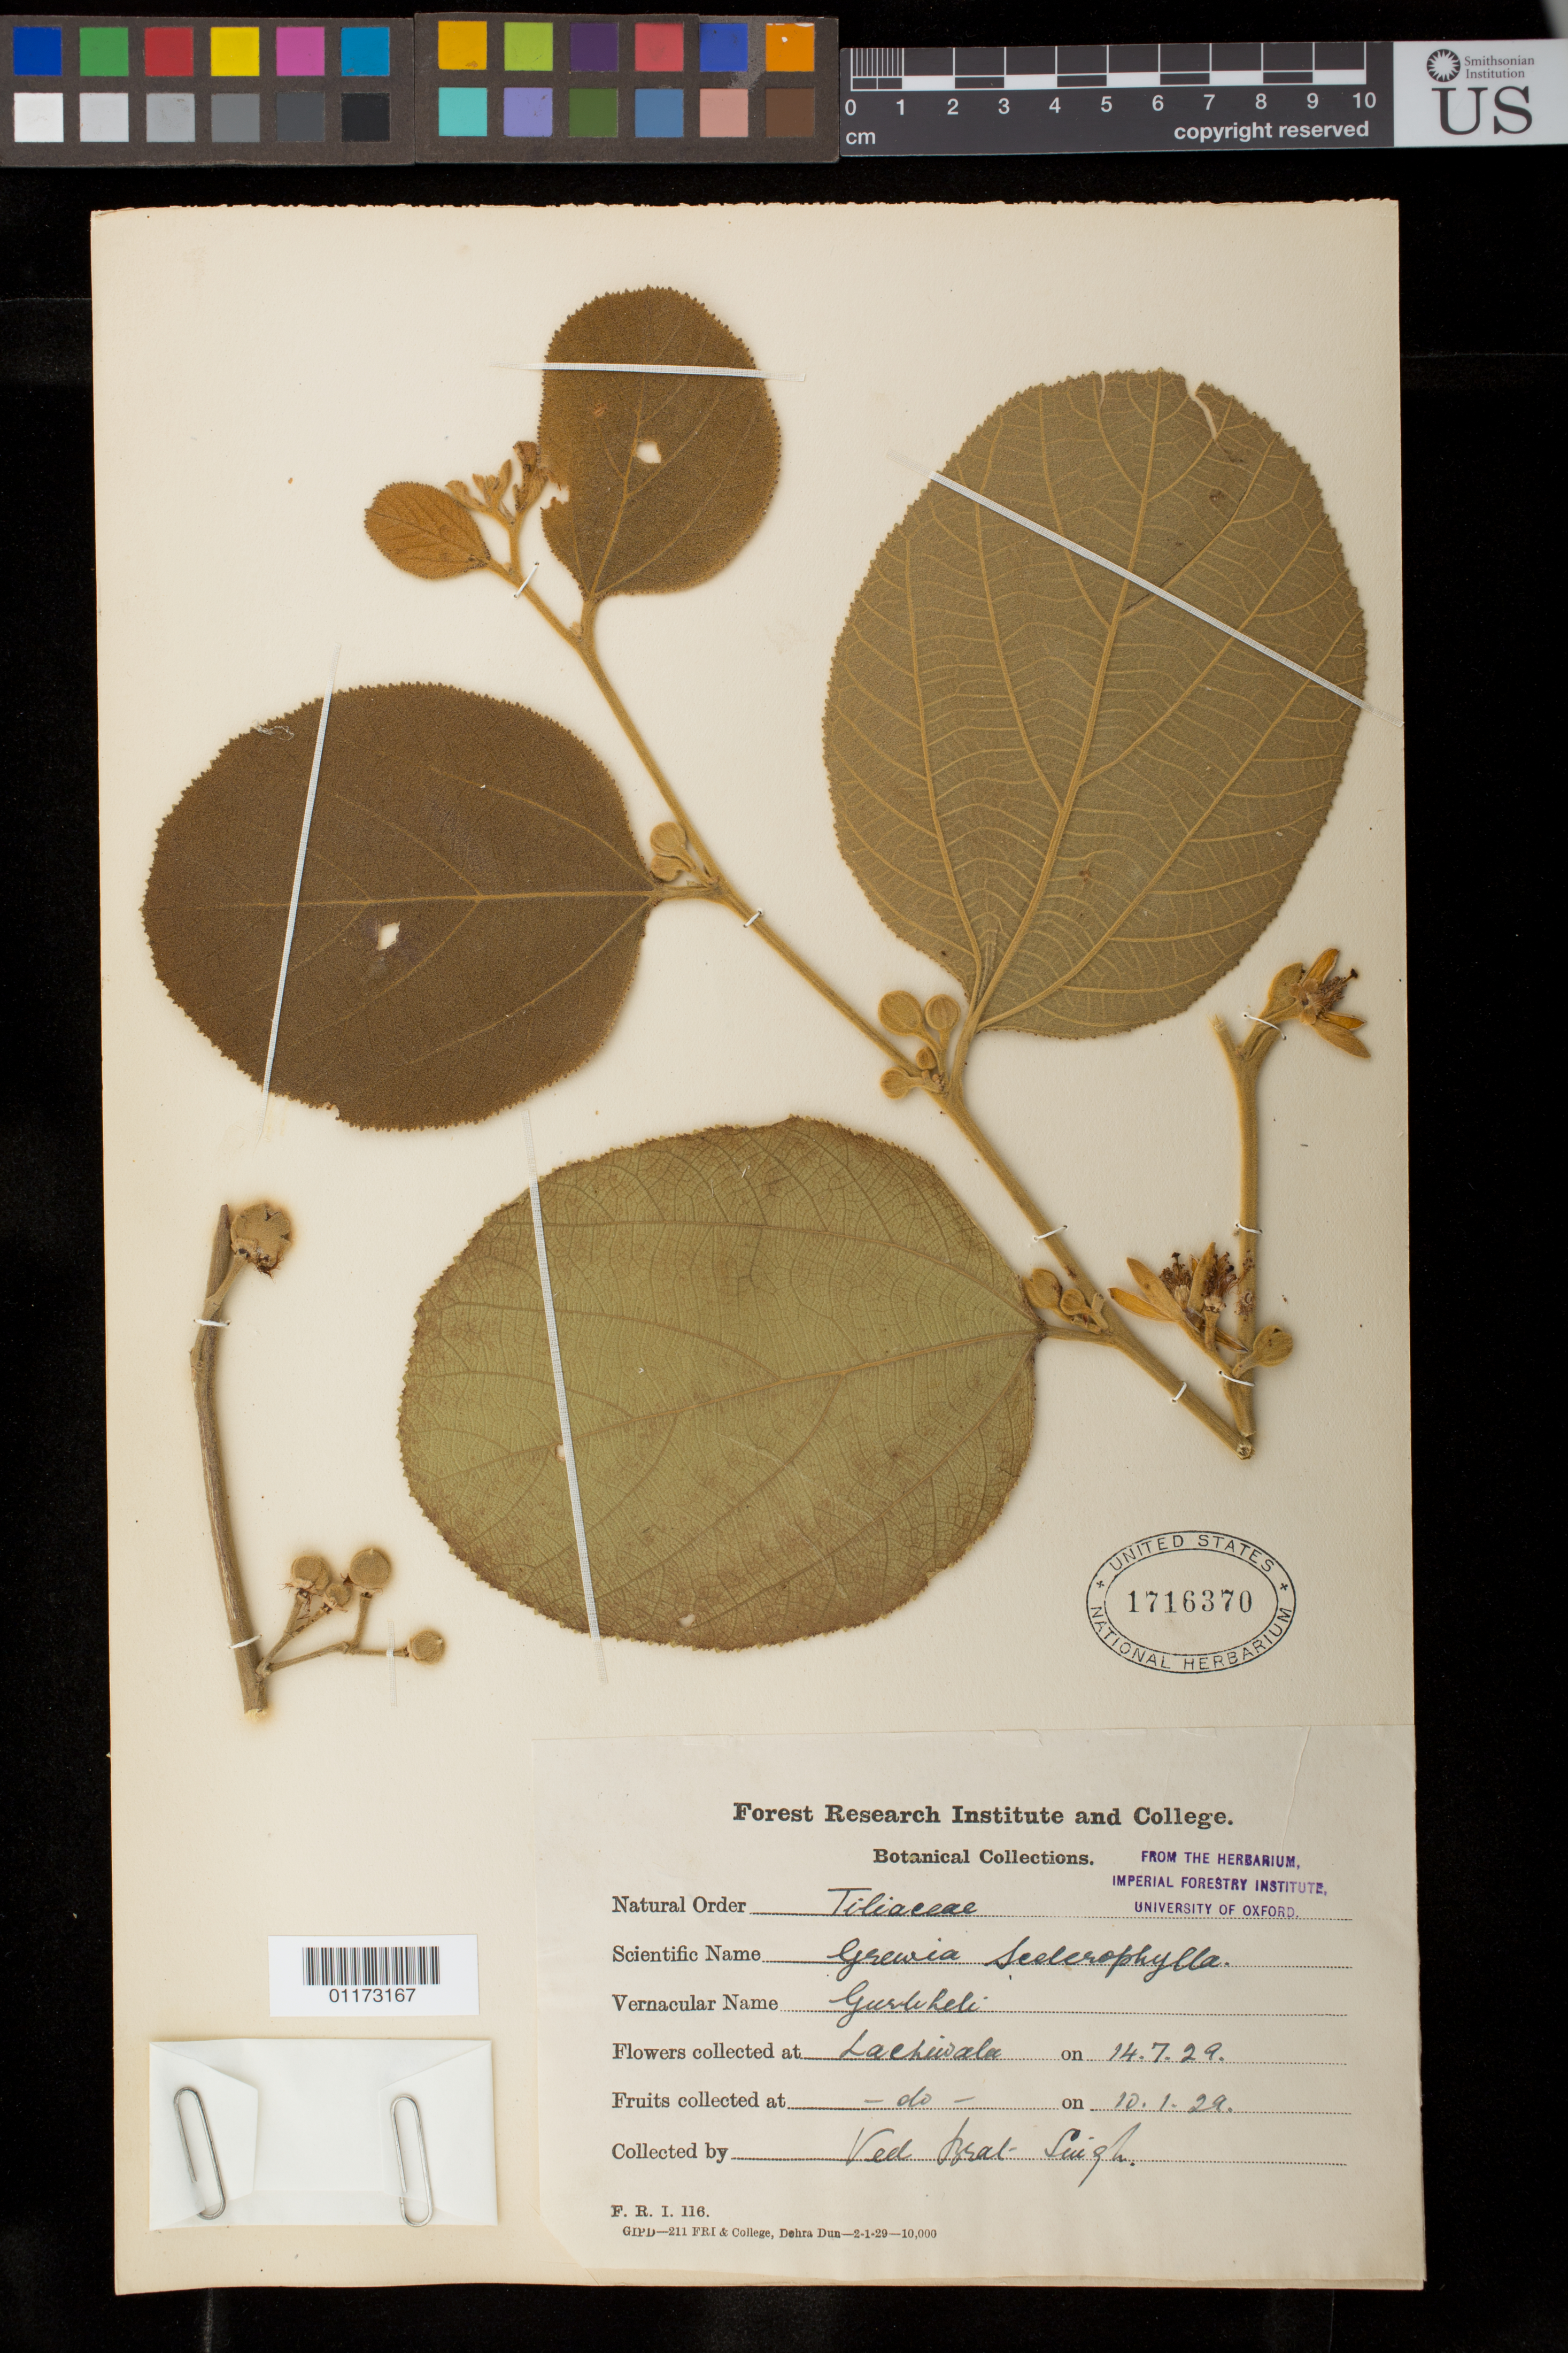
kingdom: Plantae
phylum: Tracheophyta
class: Magnoliopsida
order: Malvales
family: Malvaceae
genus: Grewia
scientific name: Grewia sclerophylla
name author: Roxb. ex G. Don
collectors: V. Bral-Suigh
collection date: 1929-01-10,1929-07-14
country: India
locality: Lachiwala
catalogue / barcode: US 1716370